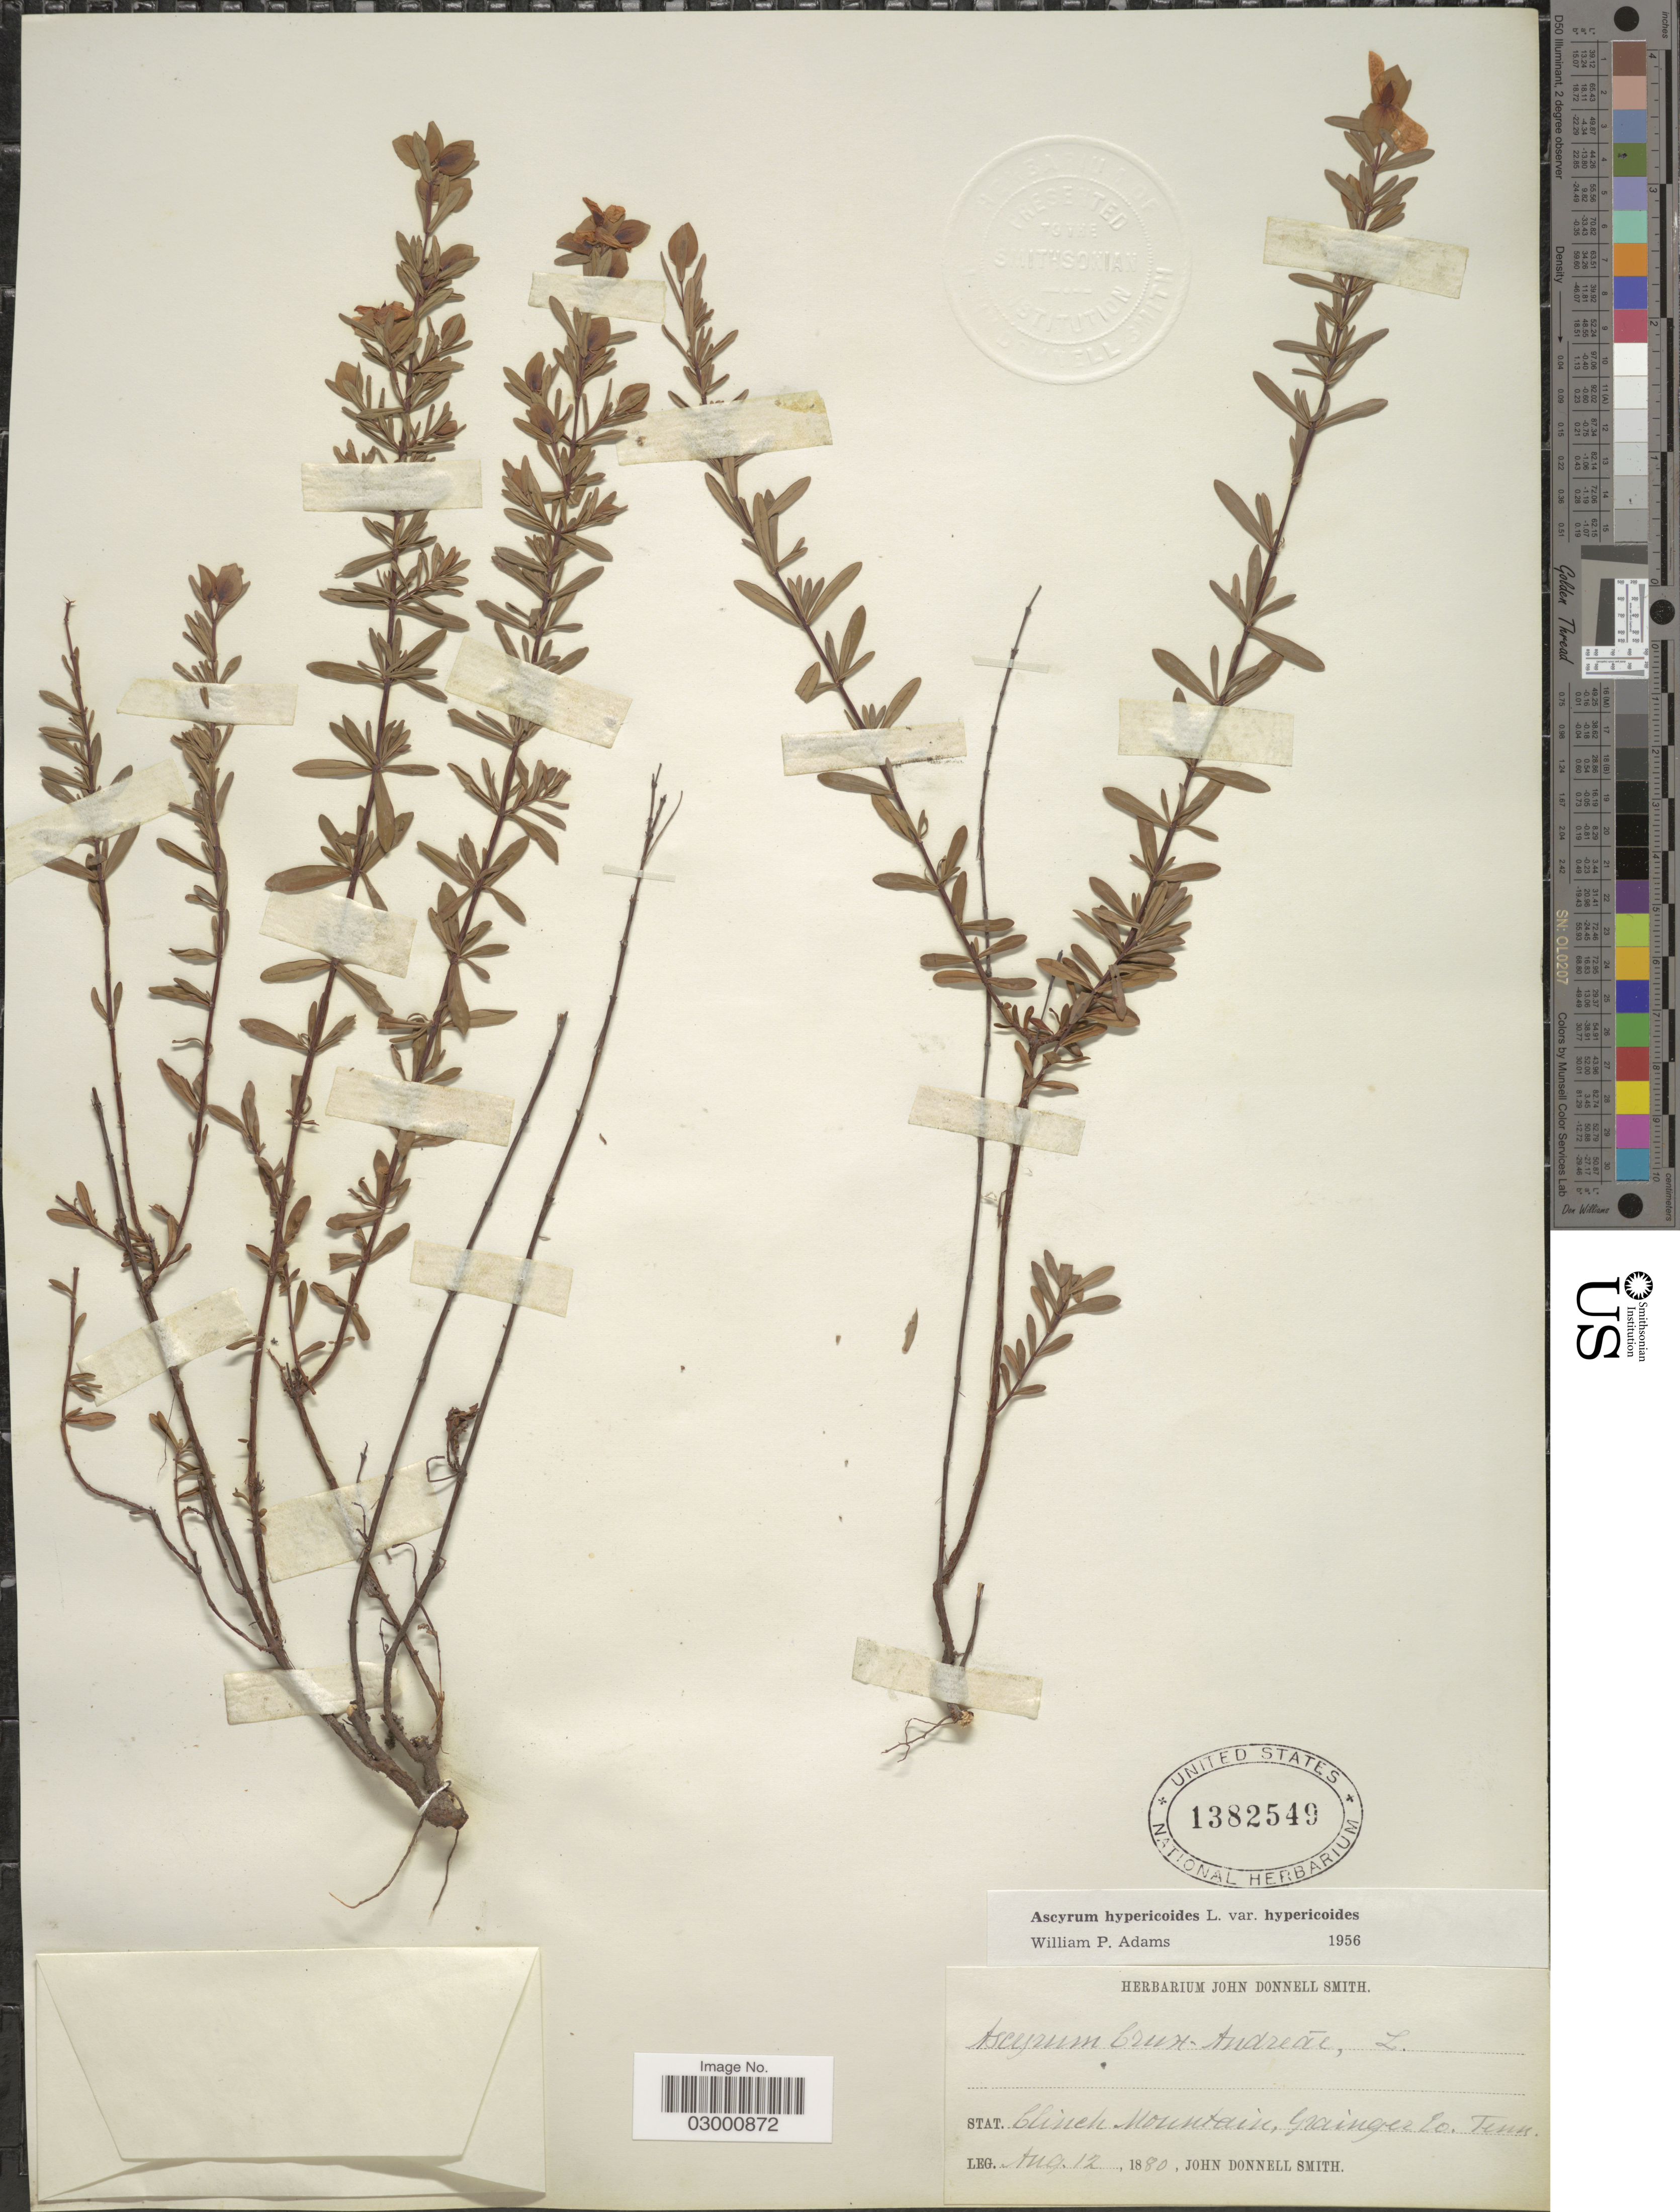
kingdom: Plantae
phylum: Tracheophyta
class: Magnoliopsida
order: Malpighiales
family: Hypericaceae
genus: Hypericum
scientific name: Hypericum hypericoides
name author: (L.) Crantz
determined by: Strong, Mark T., (BOT), Smithsonian Institution - National Museum of Natural History (UNITED STATES)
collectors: J. Donnell Smith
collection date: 1880-08-12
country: United States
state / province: Tennessee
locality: Stat. Clinch Mountain, Grainger Co.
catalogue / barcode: US 1382549